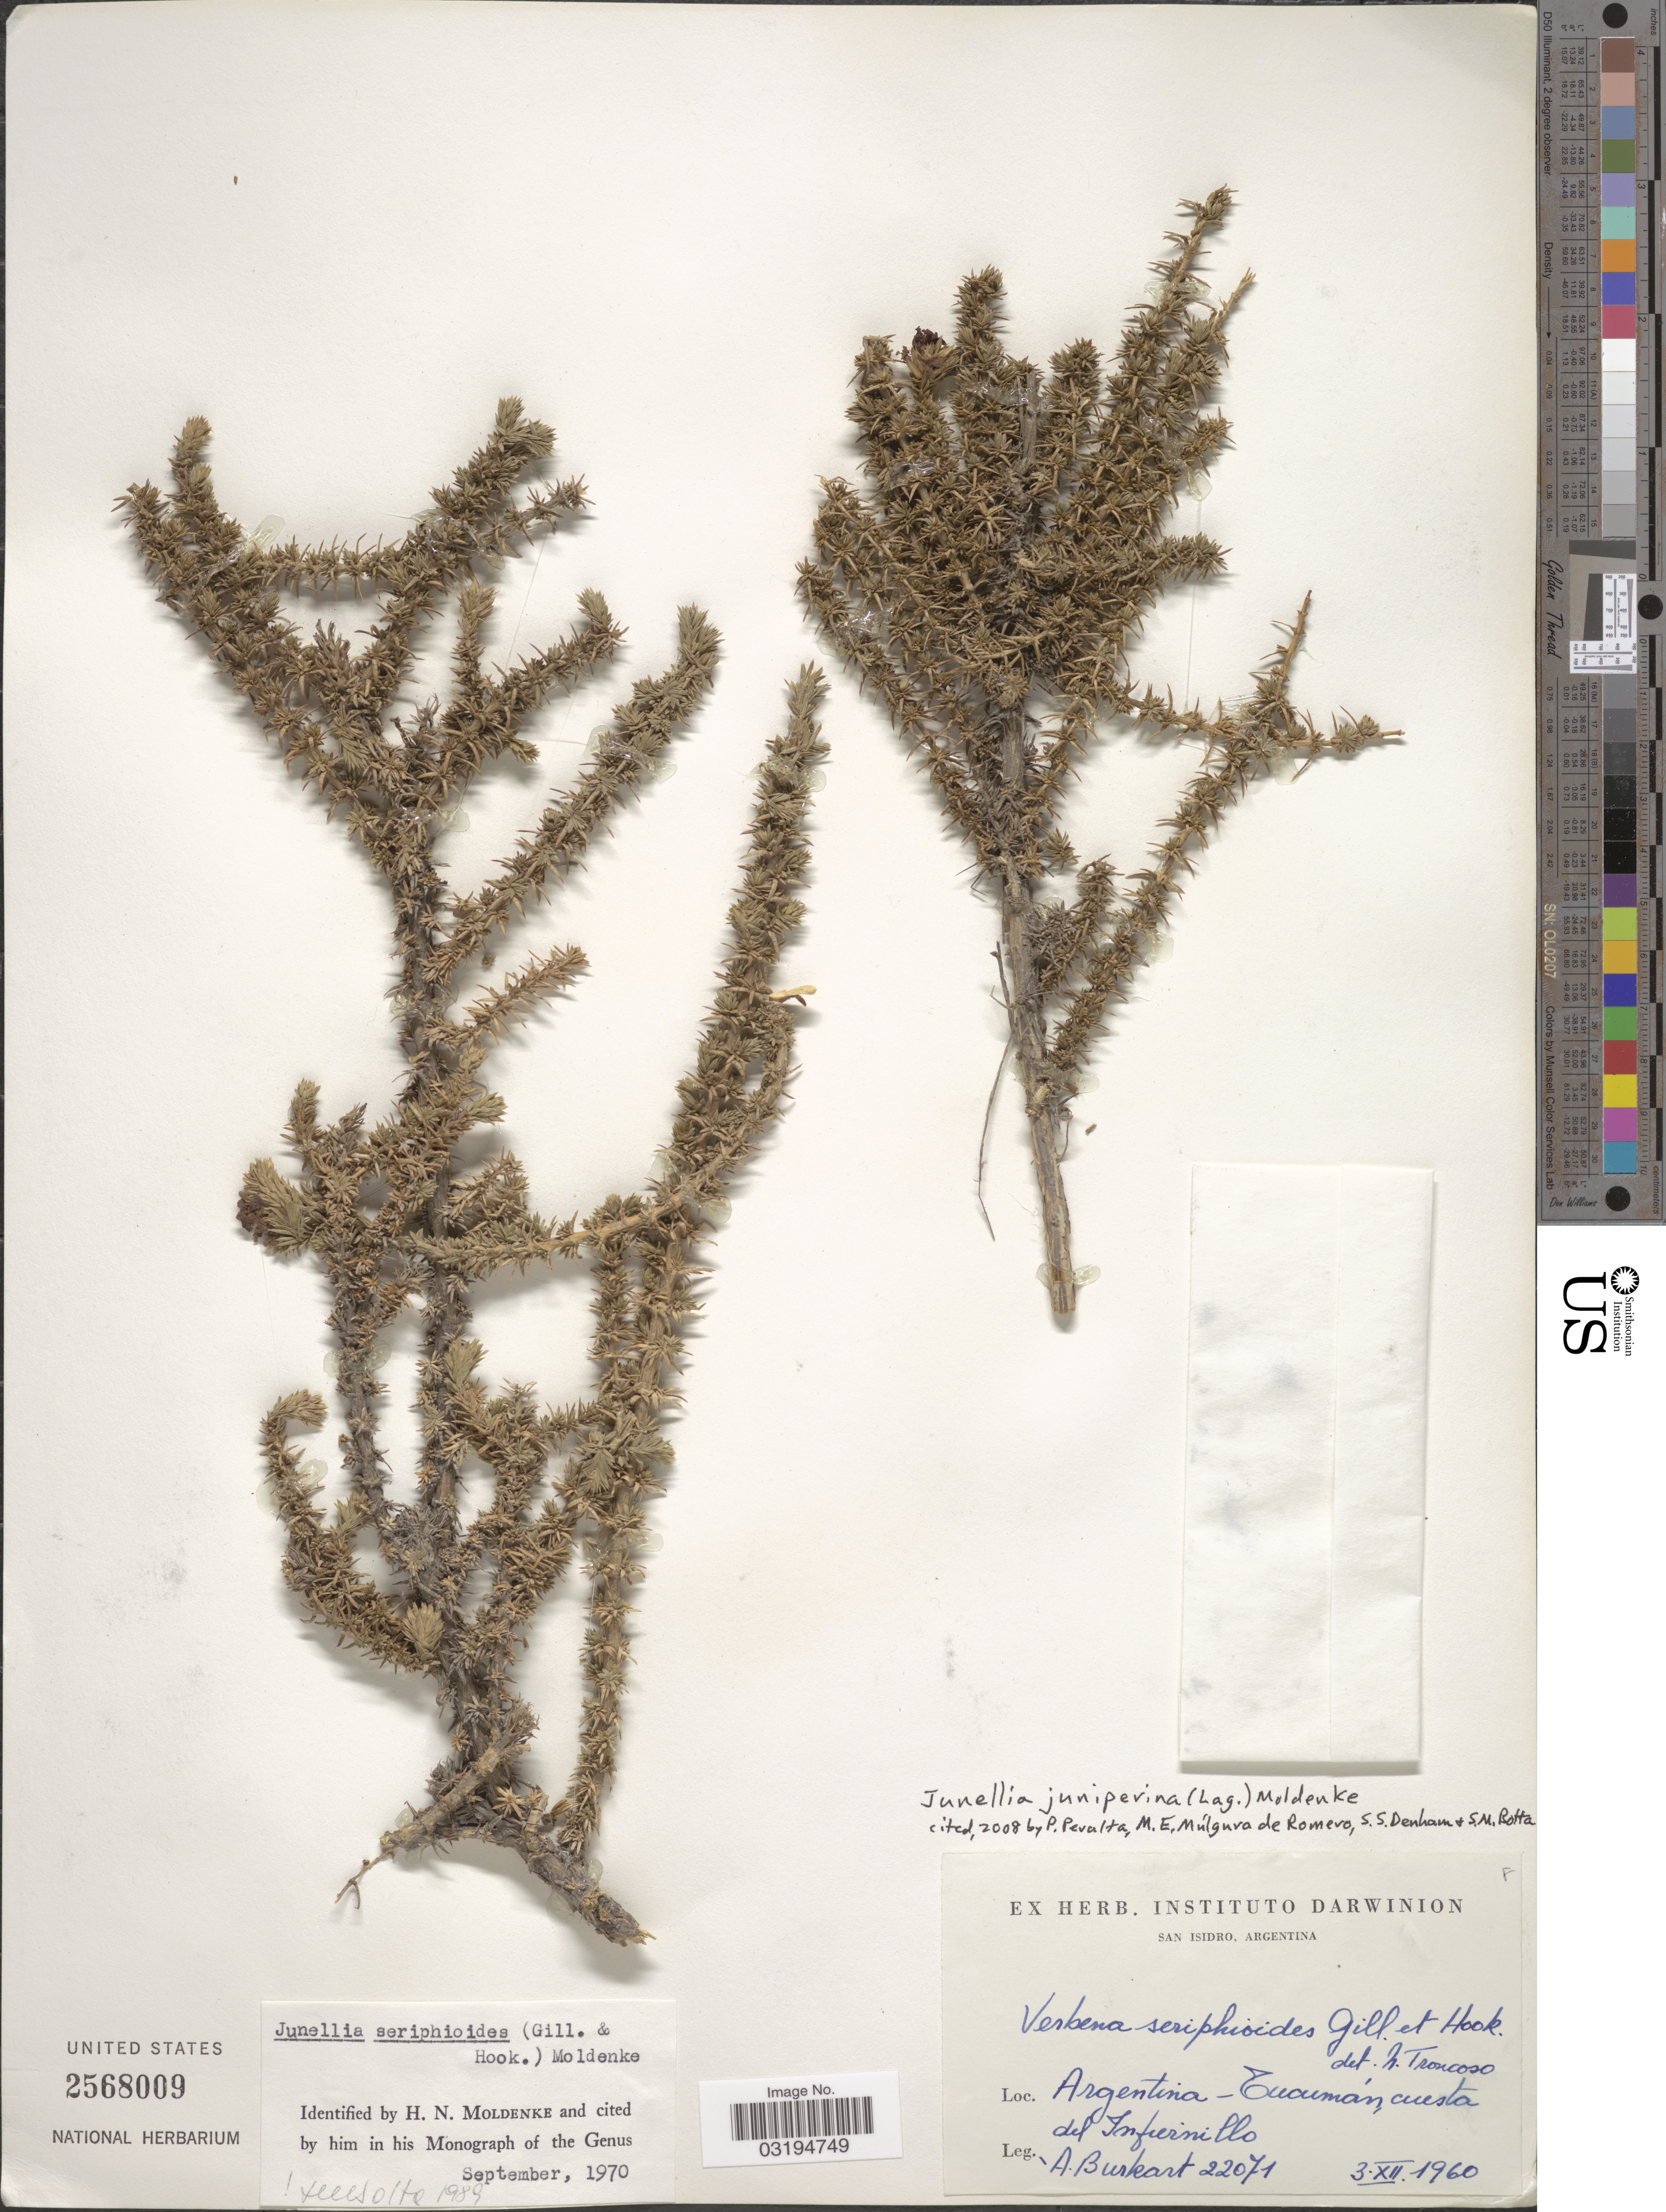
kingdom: Plantae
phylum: Tracheophyta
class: Magnoliopsida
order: Lamiales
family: Verbenaceae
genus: Junellia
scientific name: Junellia juniperina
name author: (Lag.) Moldenke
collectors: A. E. Burkart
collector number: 22071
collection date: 1960-12-03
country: Argentina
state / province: Tucuman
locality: Cuesta del Infiernillo.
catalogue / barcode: US 2568009